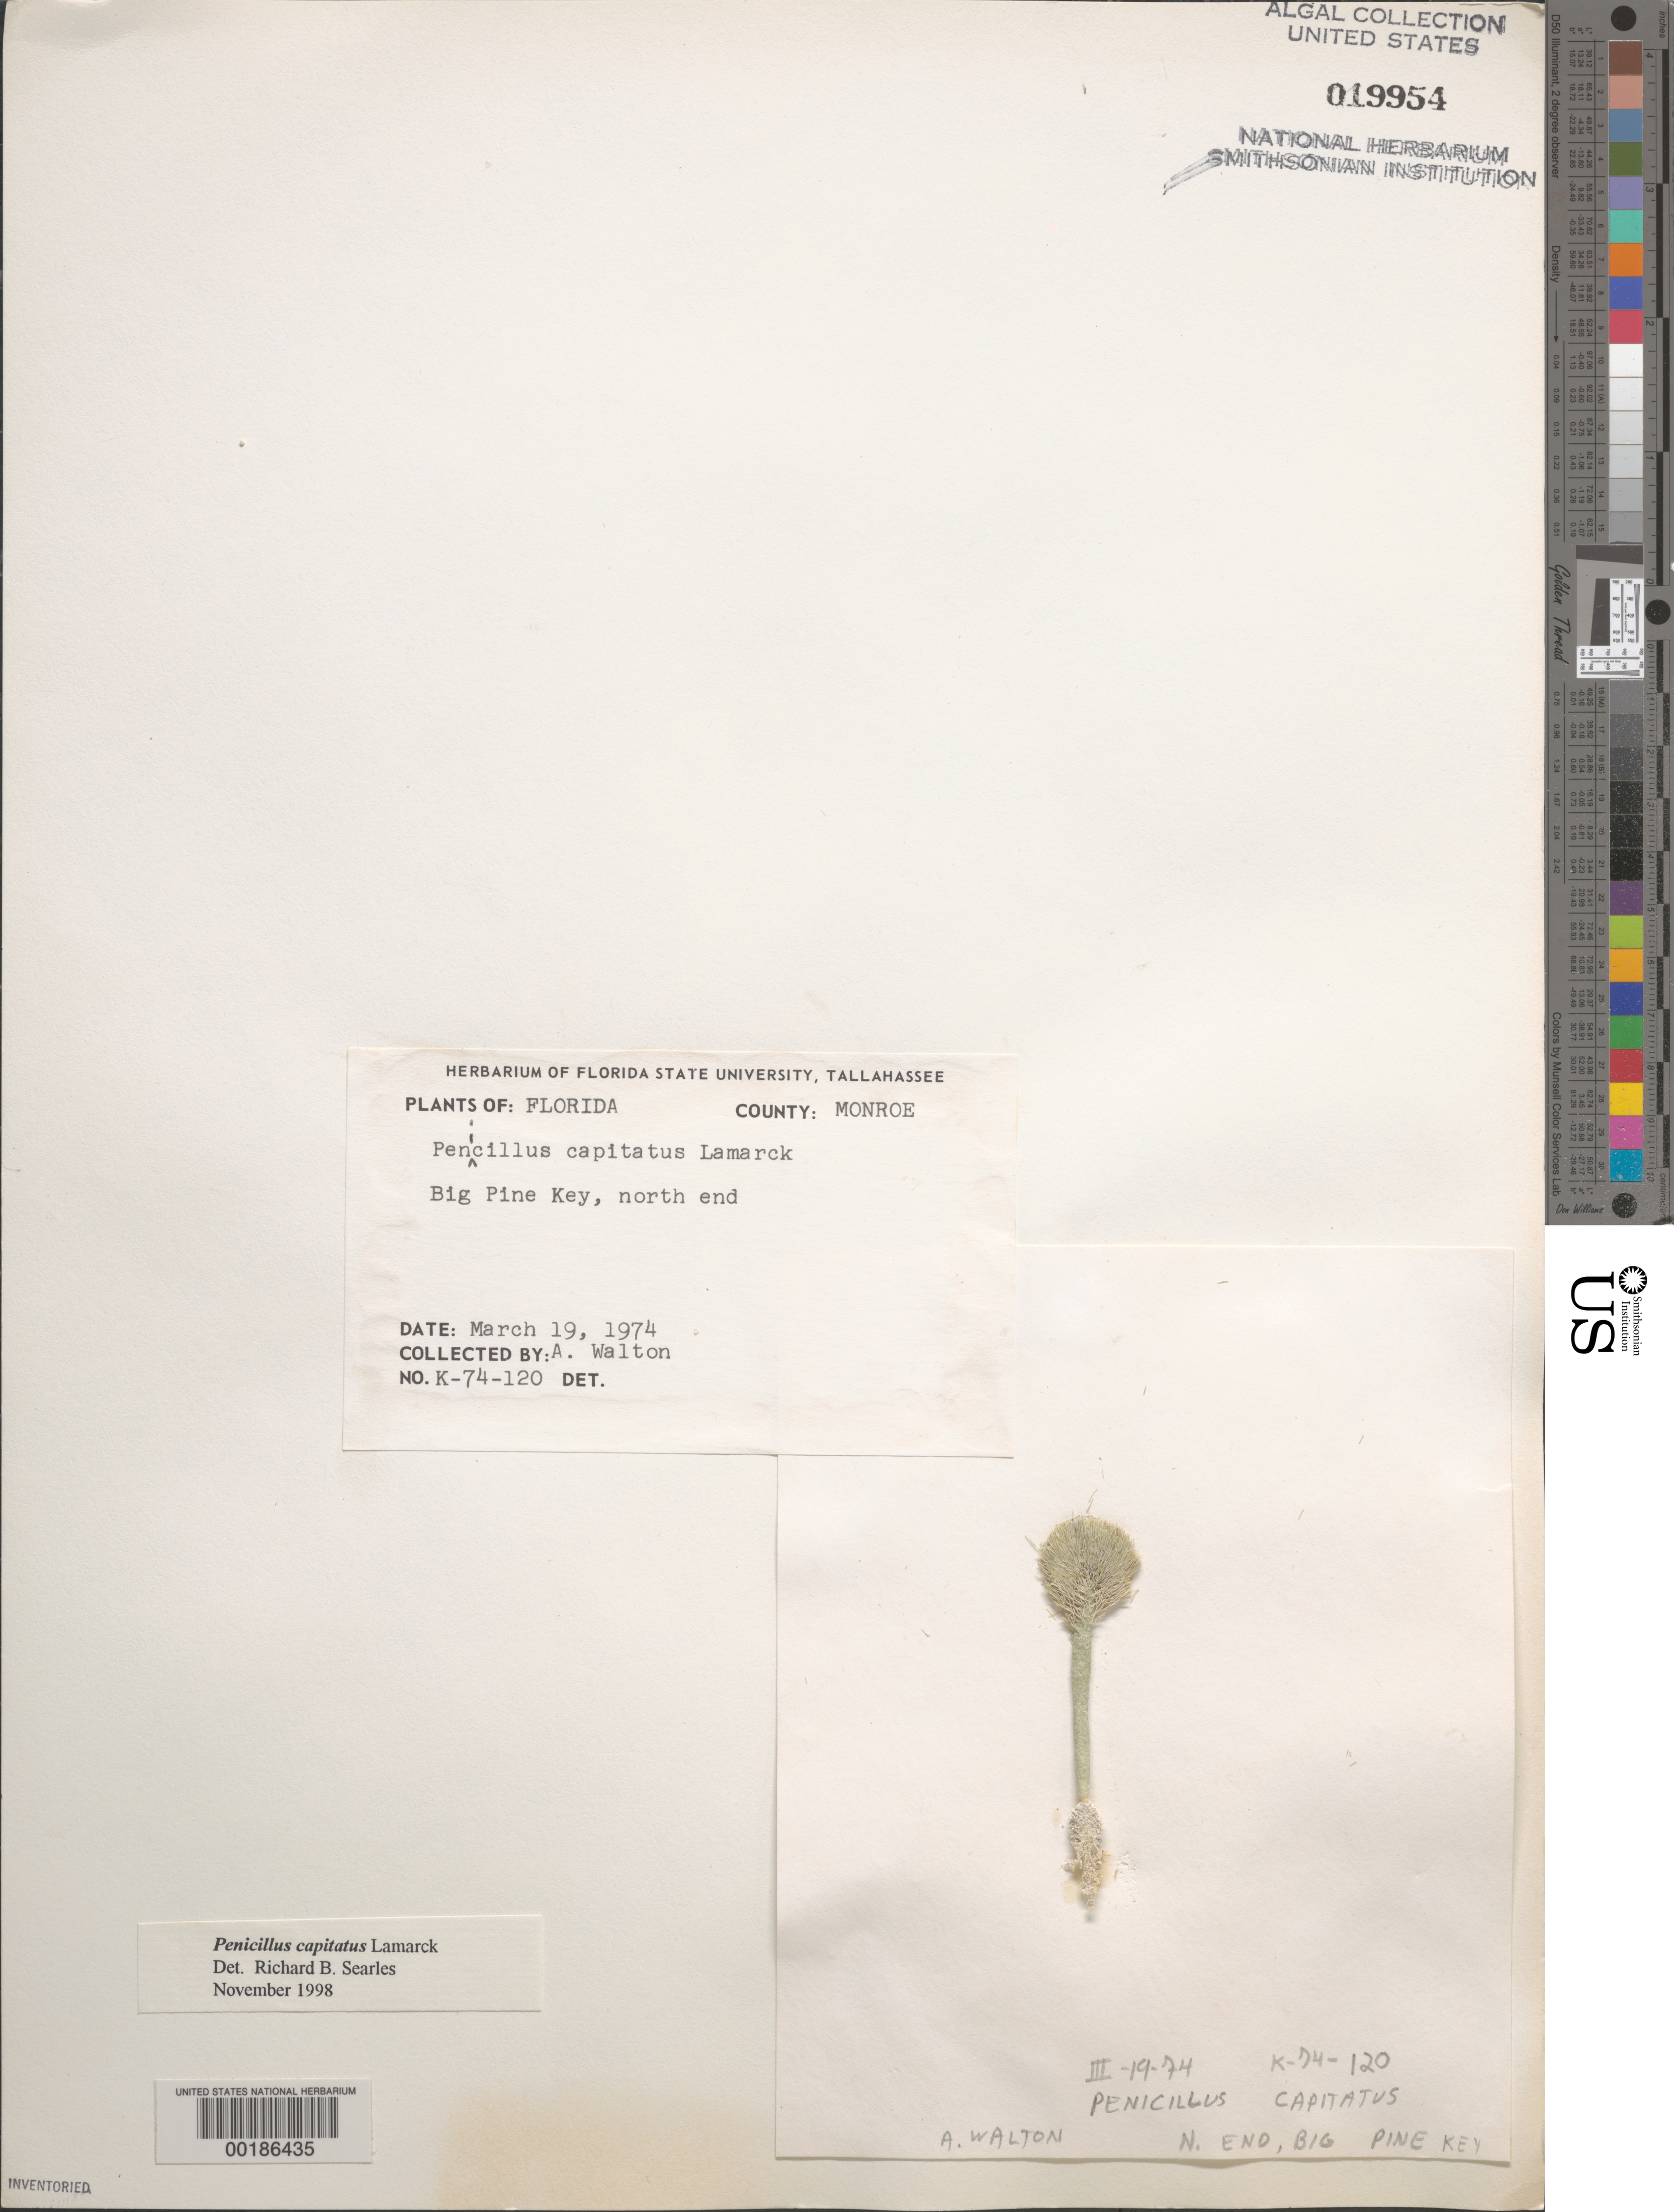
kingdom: Plantae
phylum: Chlorophyta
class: Ulvophyceae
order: Bryopsidales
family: Udoteaceae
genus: Penicillus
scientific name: Penicillus capitatus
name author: Lam.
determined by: Searles, R. B.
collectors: A. Walton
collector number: K-74-120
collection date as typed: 19 Mar 1974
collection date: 1974-03-19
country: United States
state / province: Florida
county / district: Monroe County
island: Big Pine Key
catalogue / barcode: US 19954